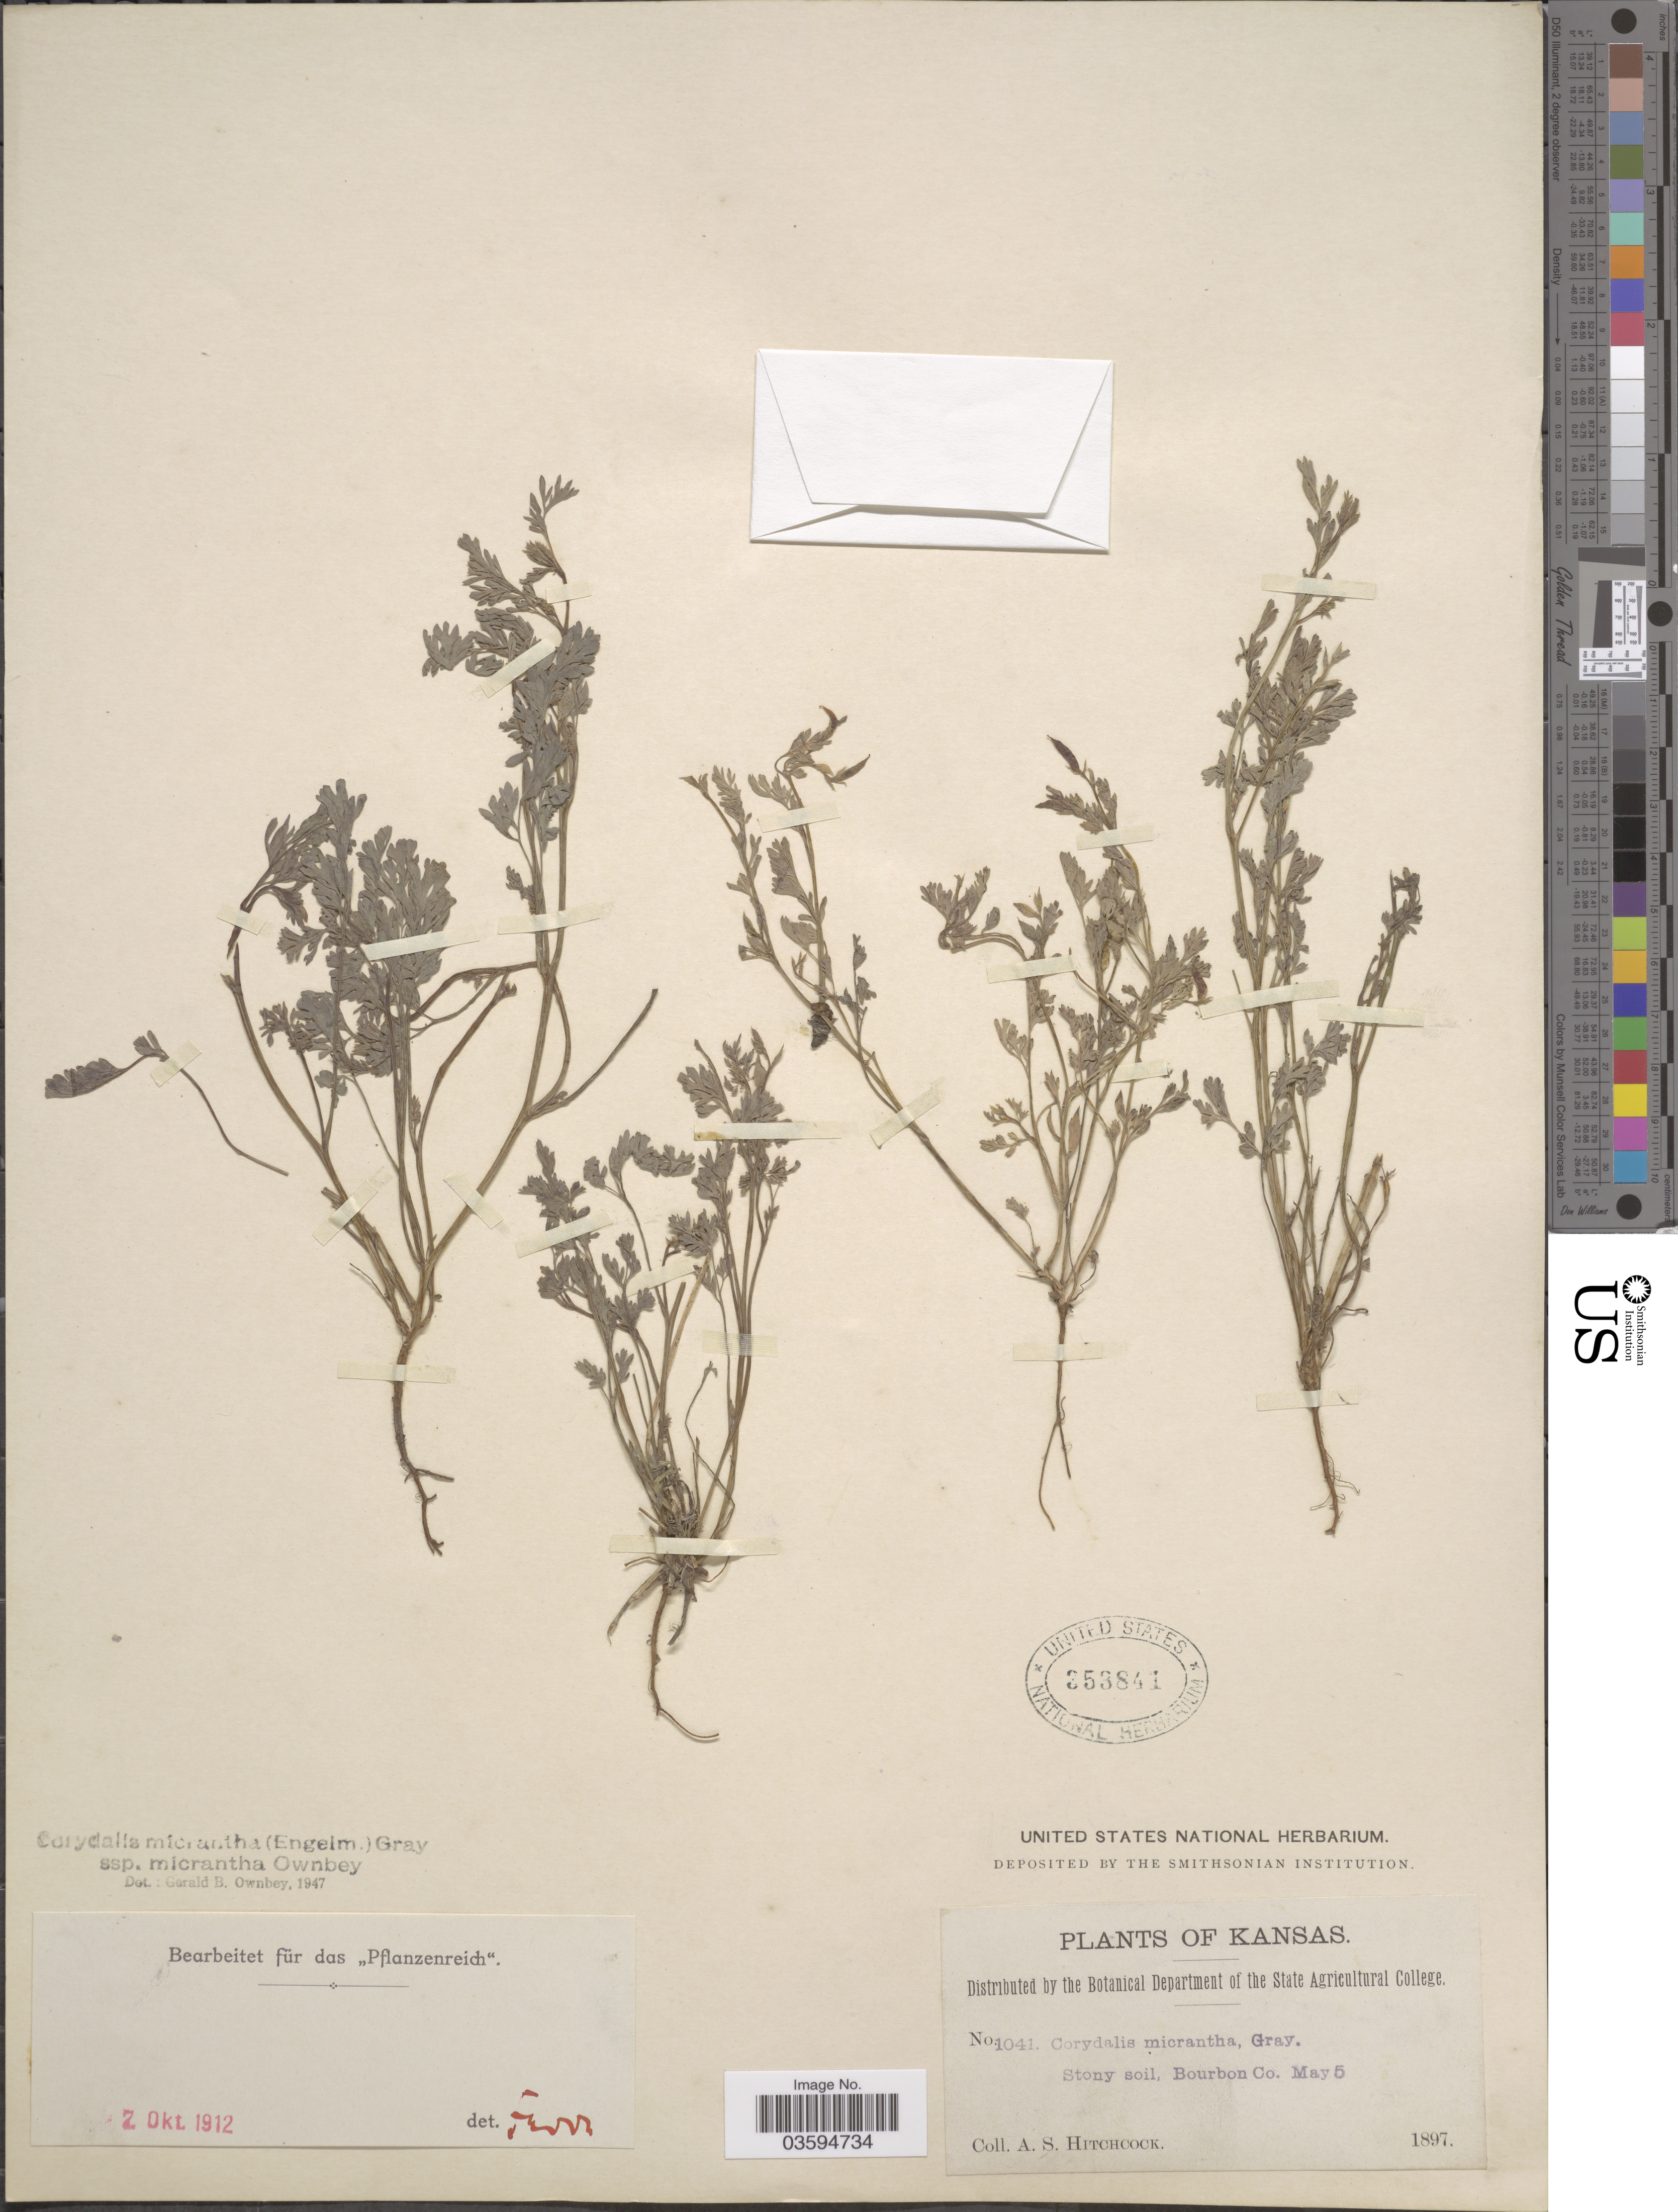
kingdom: Plantae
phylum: Tracheophyta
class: Magnoliopsida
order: Ranunculales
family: Papaveraceae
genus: Corydalis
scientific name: Corydalis micrantha subsp. micrantha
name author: (Engelm. & A. Gray) A. Gray & J.M. Coult.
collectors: A. S. Hitchcock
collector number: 1041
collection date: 1897-05-05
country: United States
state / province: Kansas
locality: Stony soil, Bourbon Co.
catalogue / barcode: US 353841